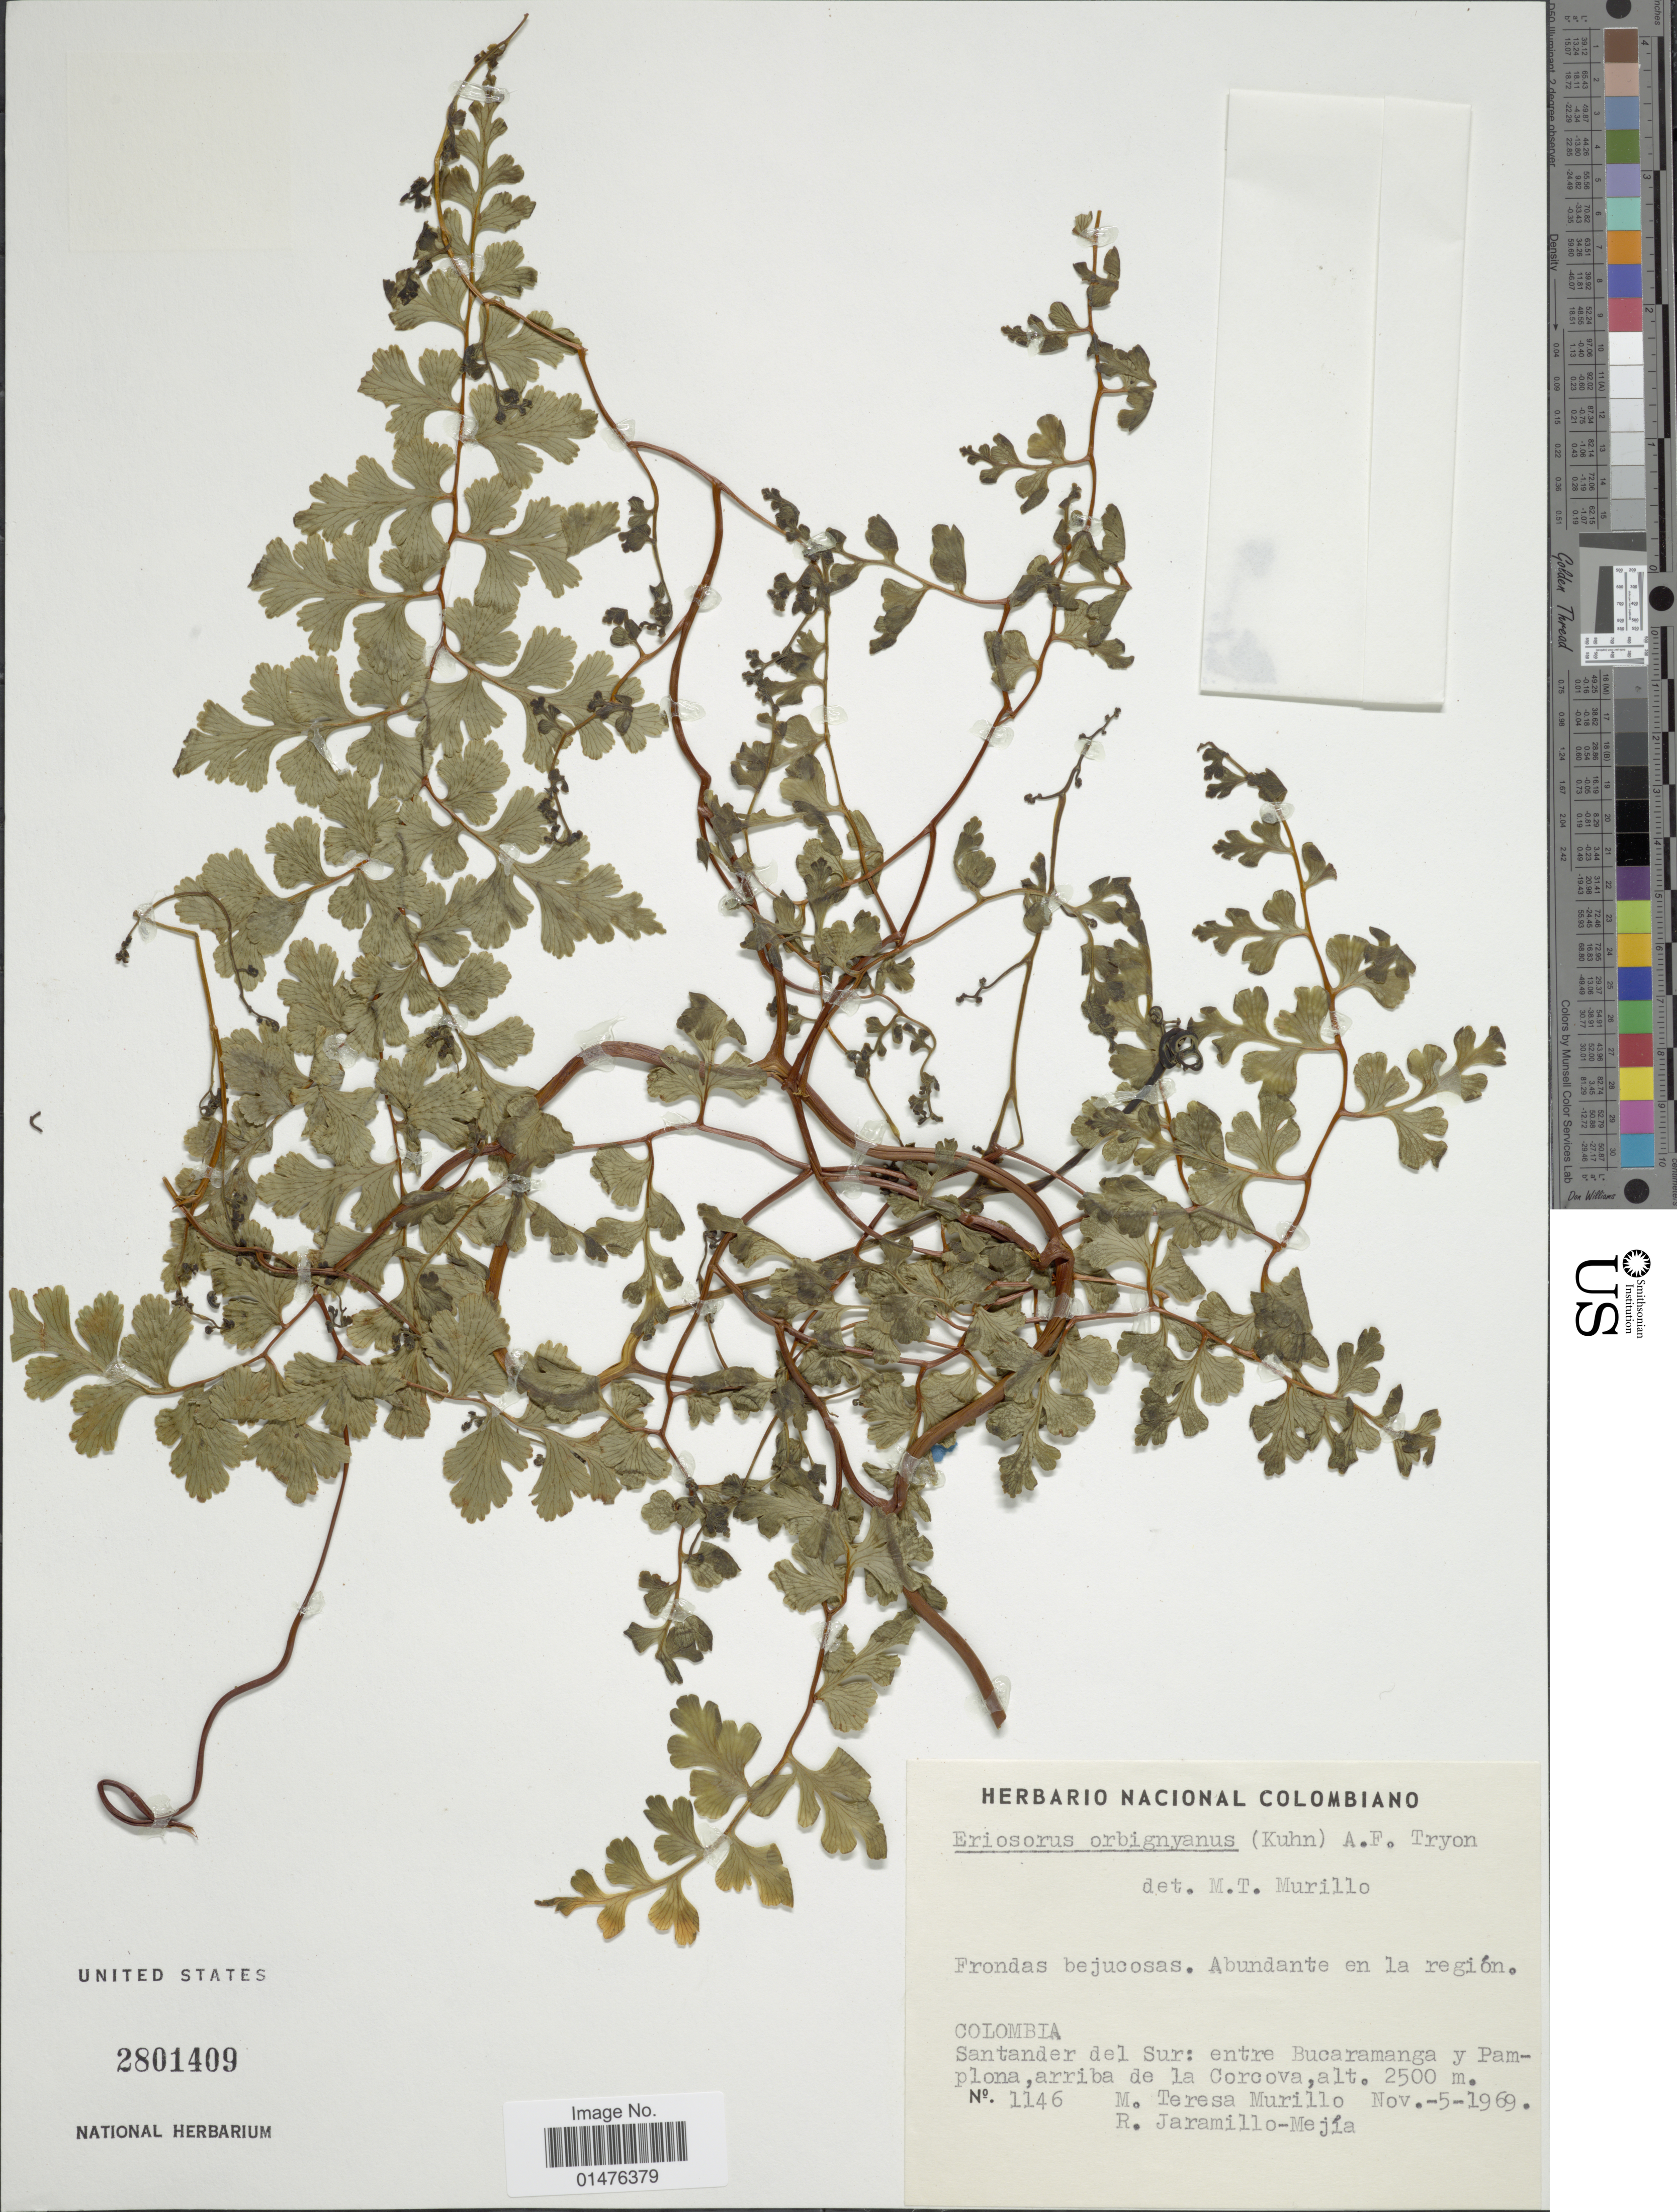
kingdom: Plantae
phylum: Tracheophyta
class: Polypodiopsida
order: Polypodiales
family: Pteridaceae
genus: Jamesonia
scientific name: Jamesonia orbignyana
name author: (Kuhn) Christenh.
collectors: M. Murillo & R. Jaramillo M.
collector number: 1146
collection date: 1969-11-05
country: Colombia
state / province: Santander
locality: Santander del Sur: entre Bucaramanga y Pamplona, arriba de la Corcova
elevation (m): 2500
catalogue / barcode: US 28014909